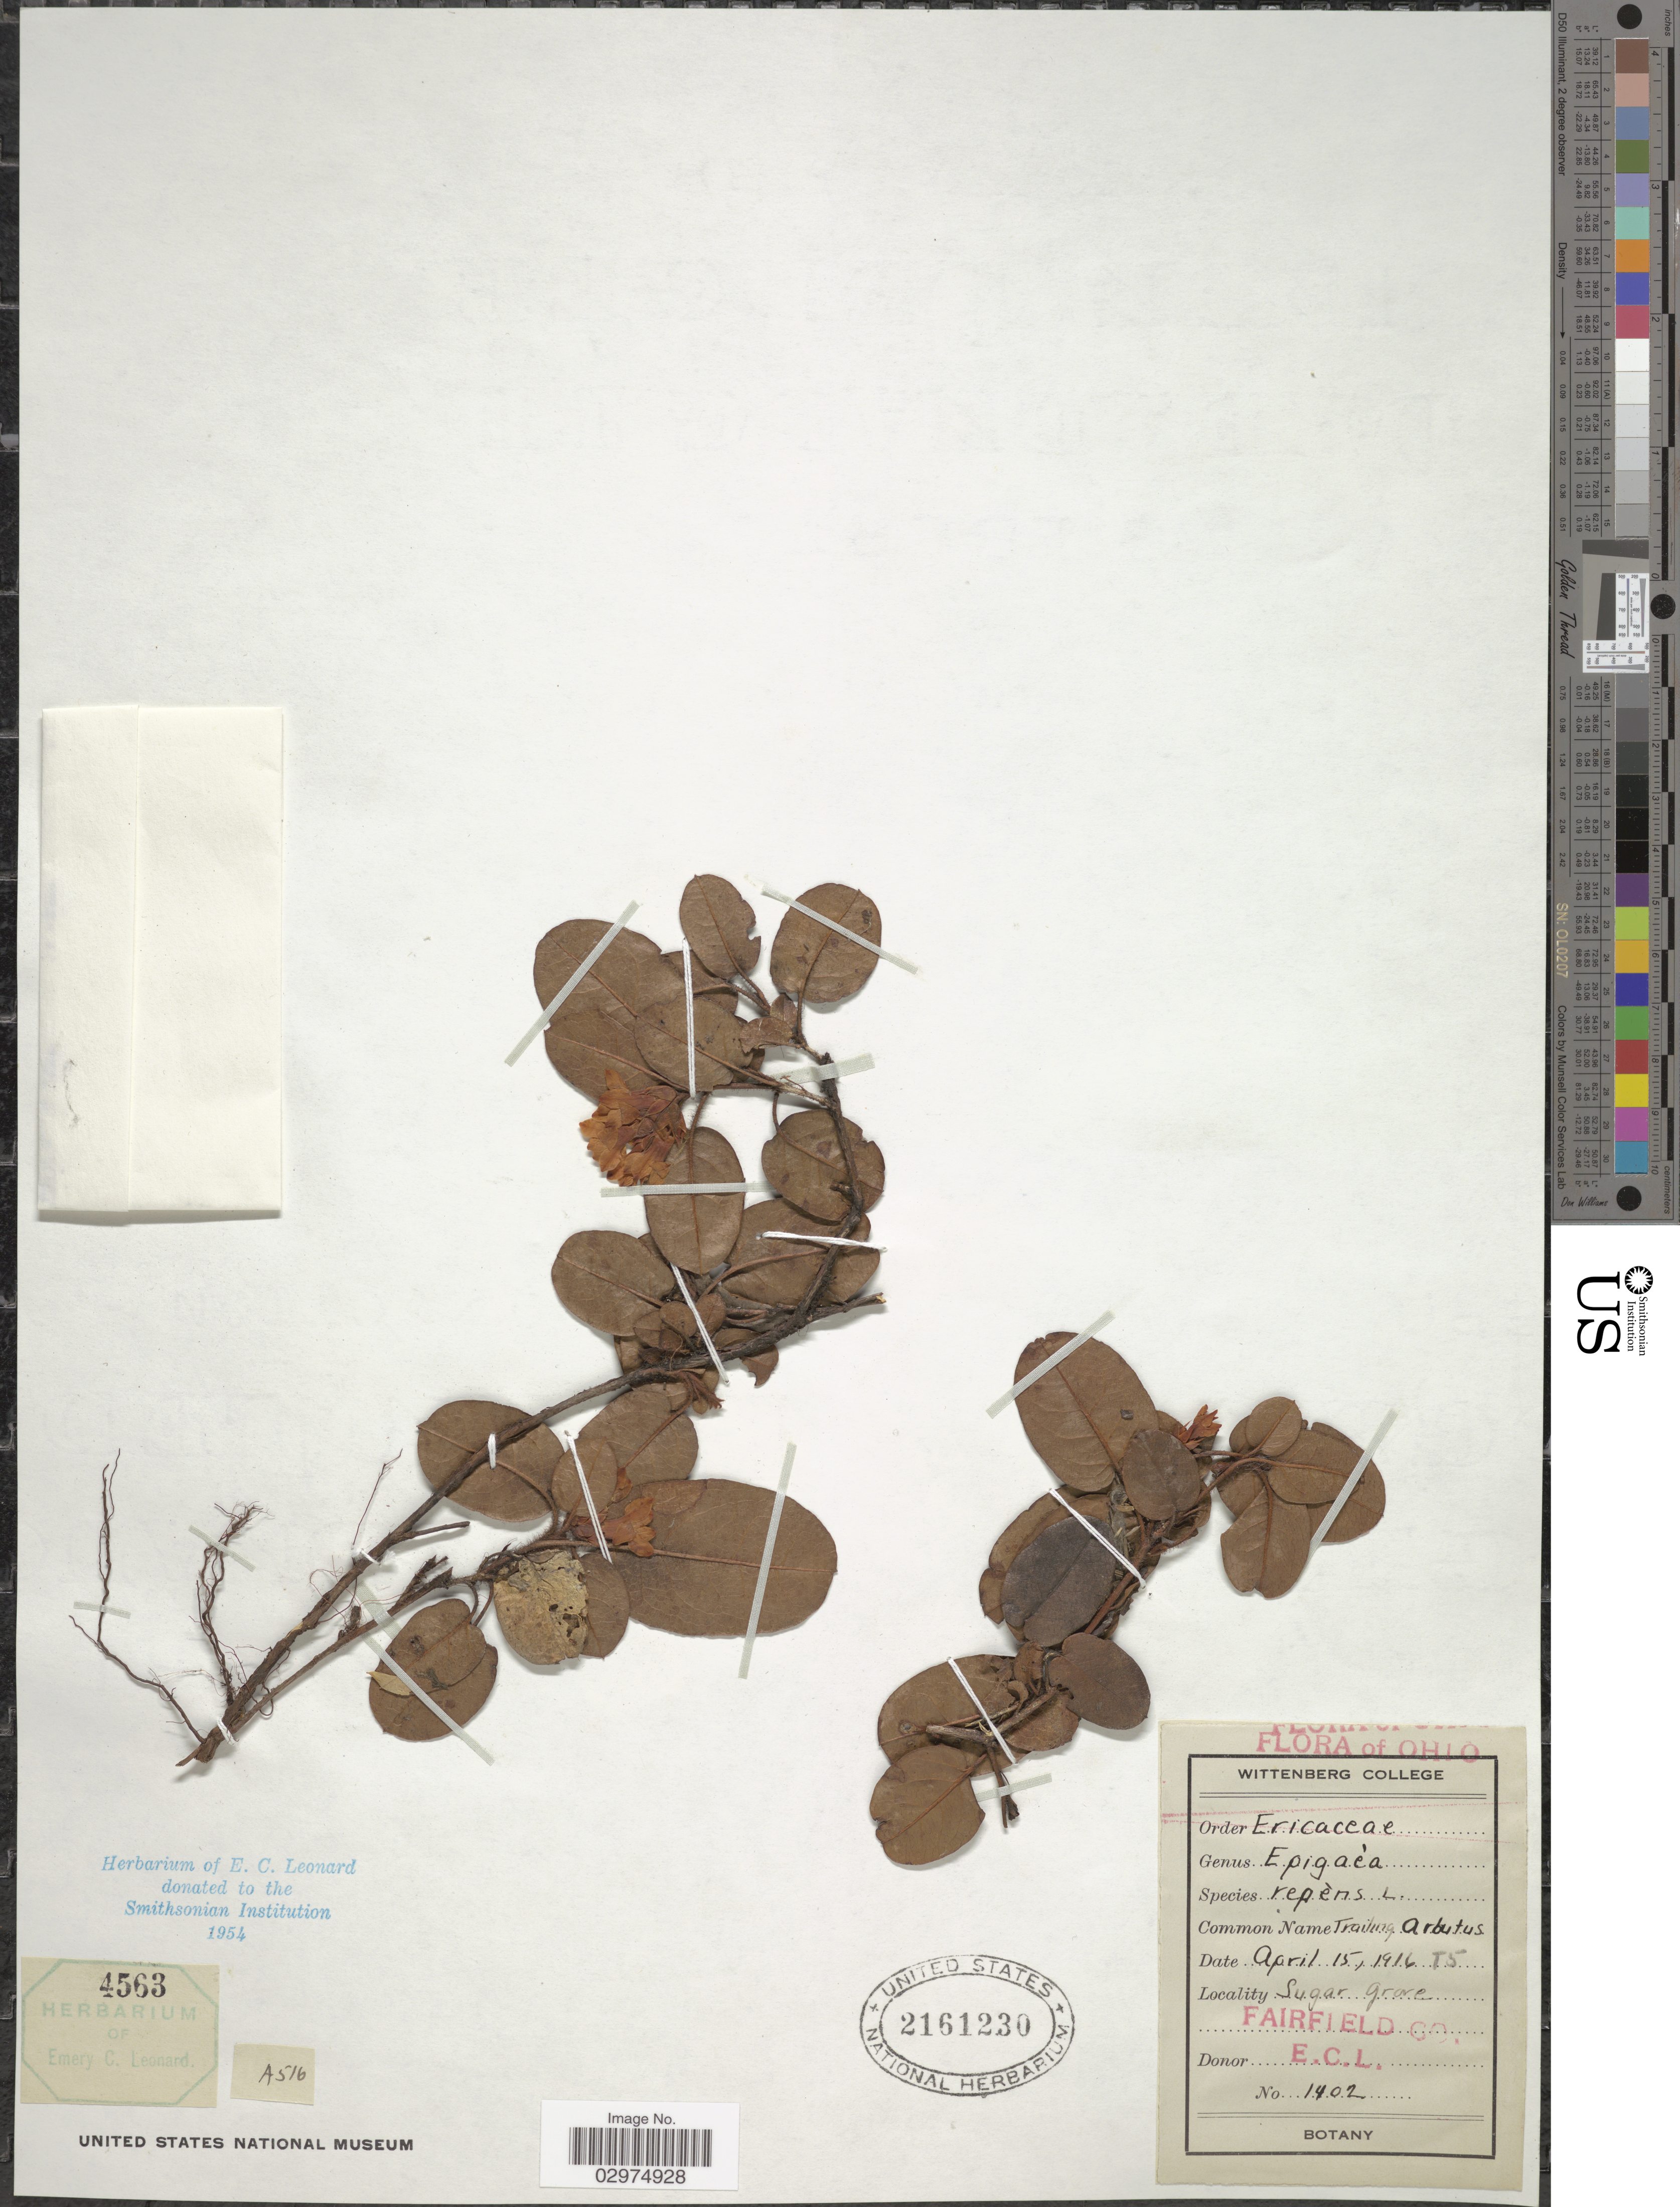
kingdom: Plantae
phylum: Tracheophyta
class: Magnoliopsida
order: Ericales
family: Ericaceae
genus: Epigaea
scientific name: Epigaea repens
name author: L.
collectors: E. C. Leonard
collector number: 1402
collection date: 1916-04-15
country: United States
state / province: Ohio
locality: Sugar Grove, Fairfield Co.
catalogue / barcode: US 2161230